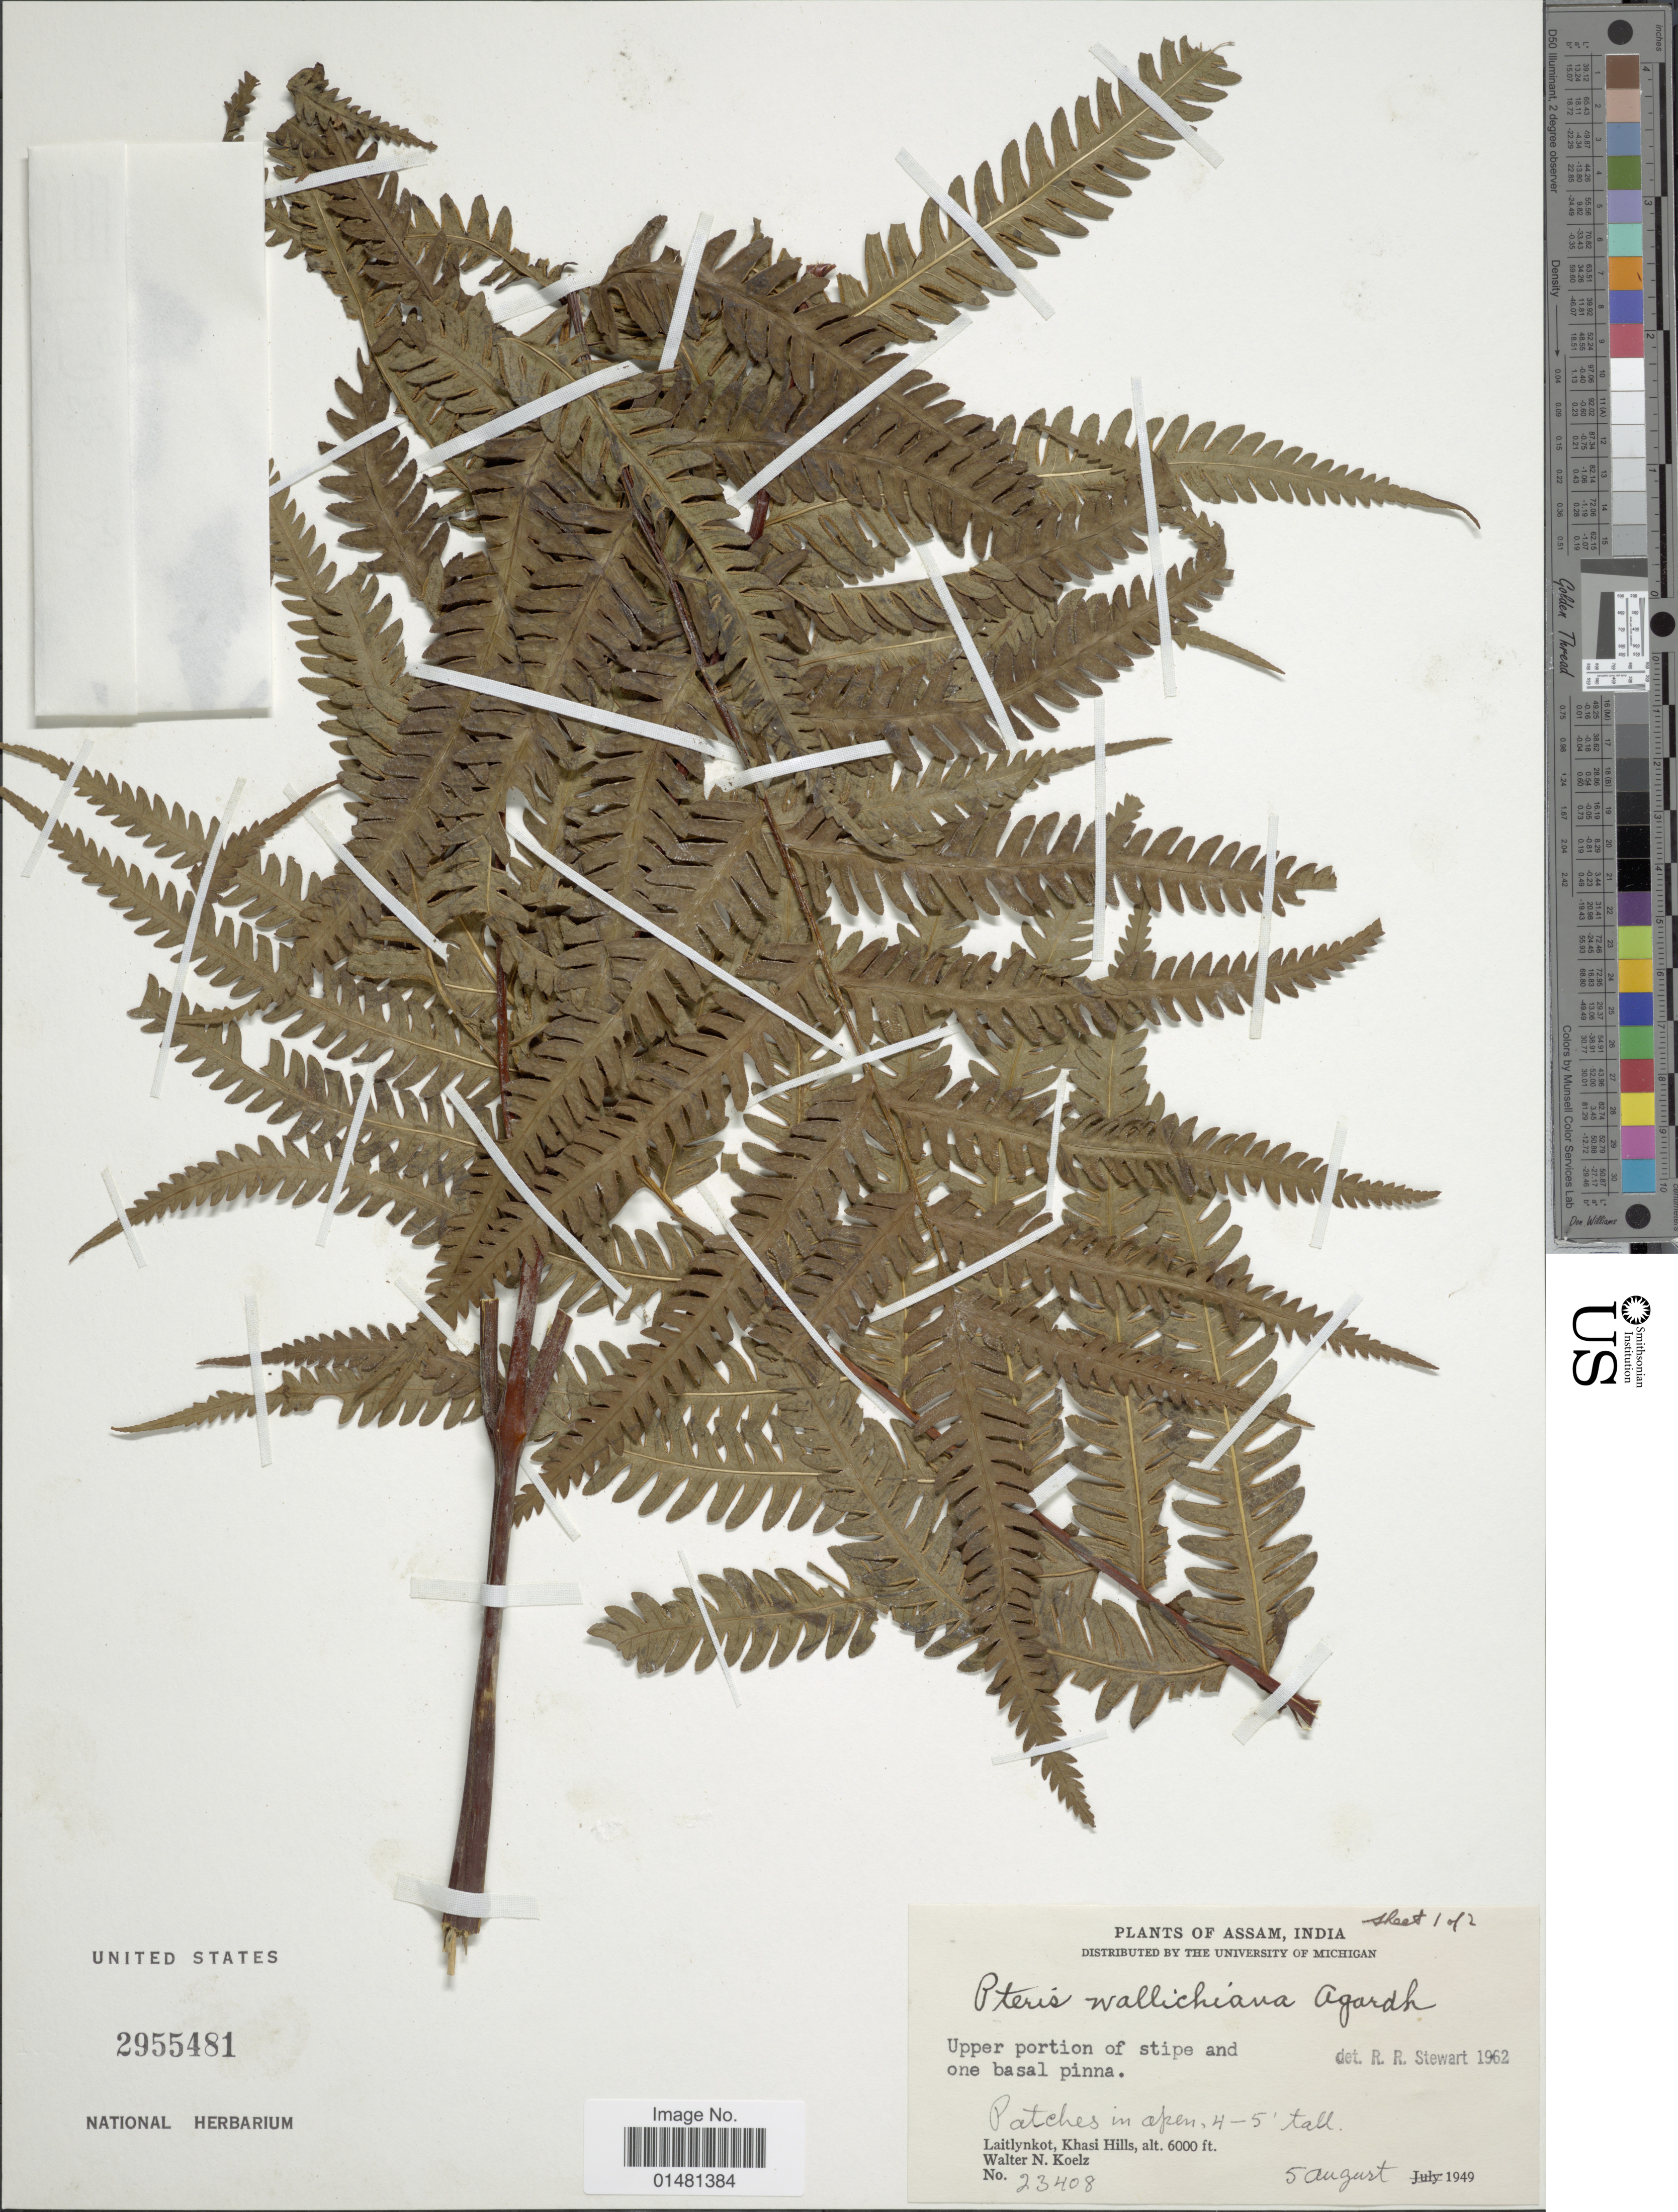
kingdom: Plantae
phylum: Tracheophyta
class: Polypodiopsida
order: Polypodiales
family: Pteridaceae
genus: Pteris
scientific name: Pteris wallichiana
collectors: W. N. Koelz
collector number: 23408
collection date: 1949-08-05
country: India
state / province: Meghalaya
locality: Upper portion of stipe and one basal pinna, Laitlynkot, Khasi Hills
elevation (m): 1829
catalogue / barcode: US 2955481